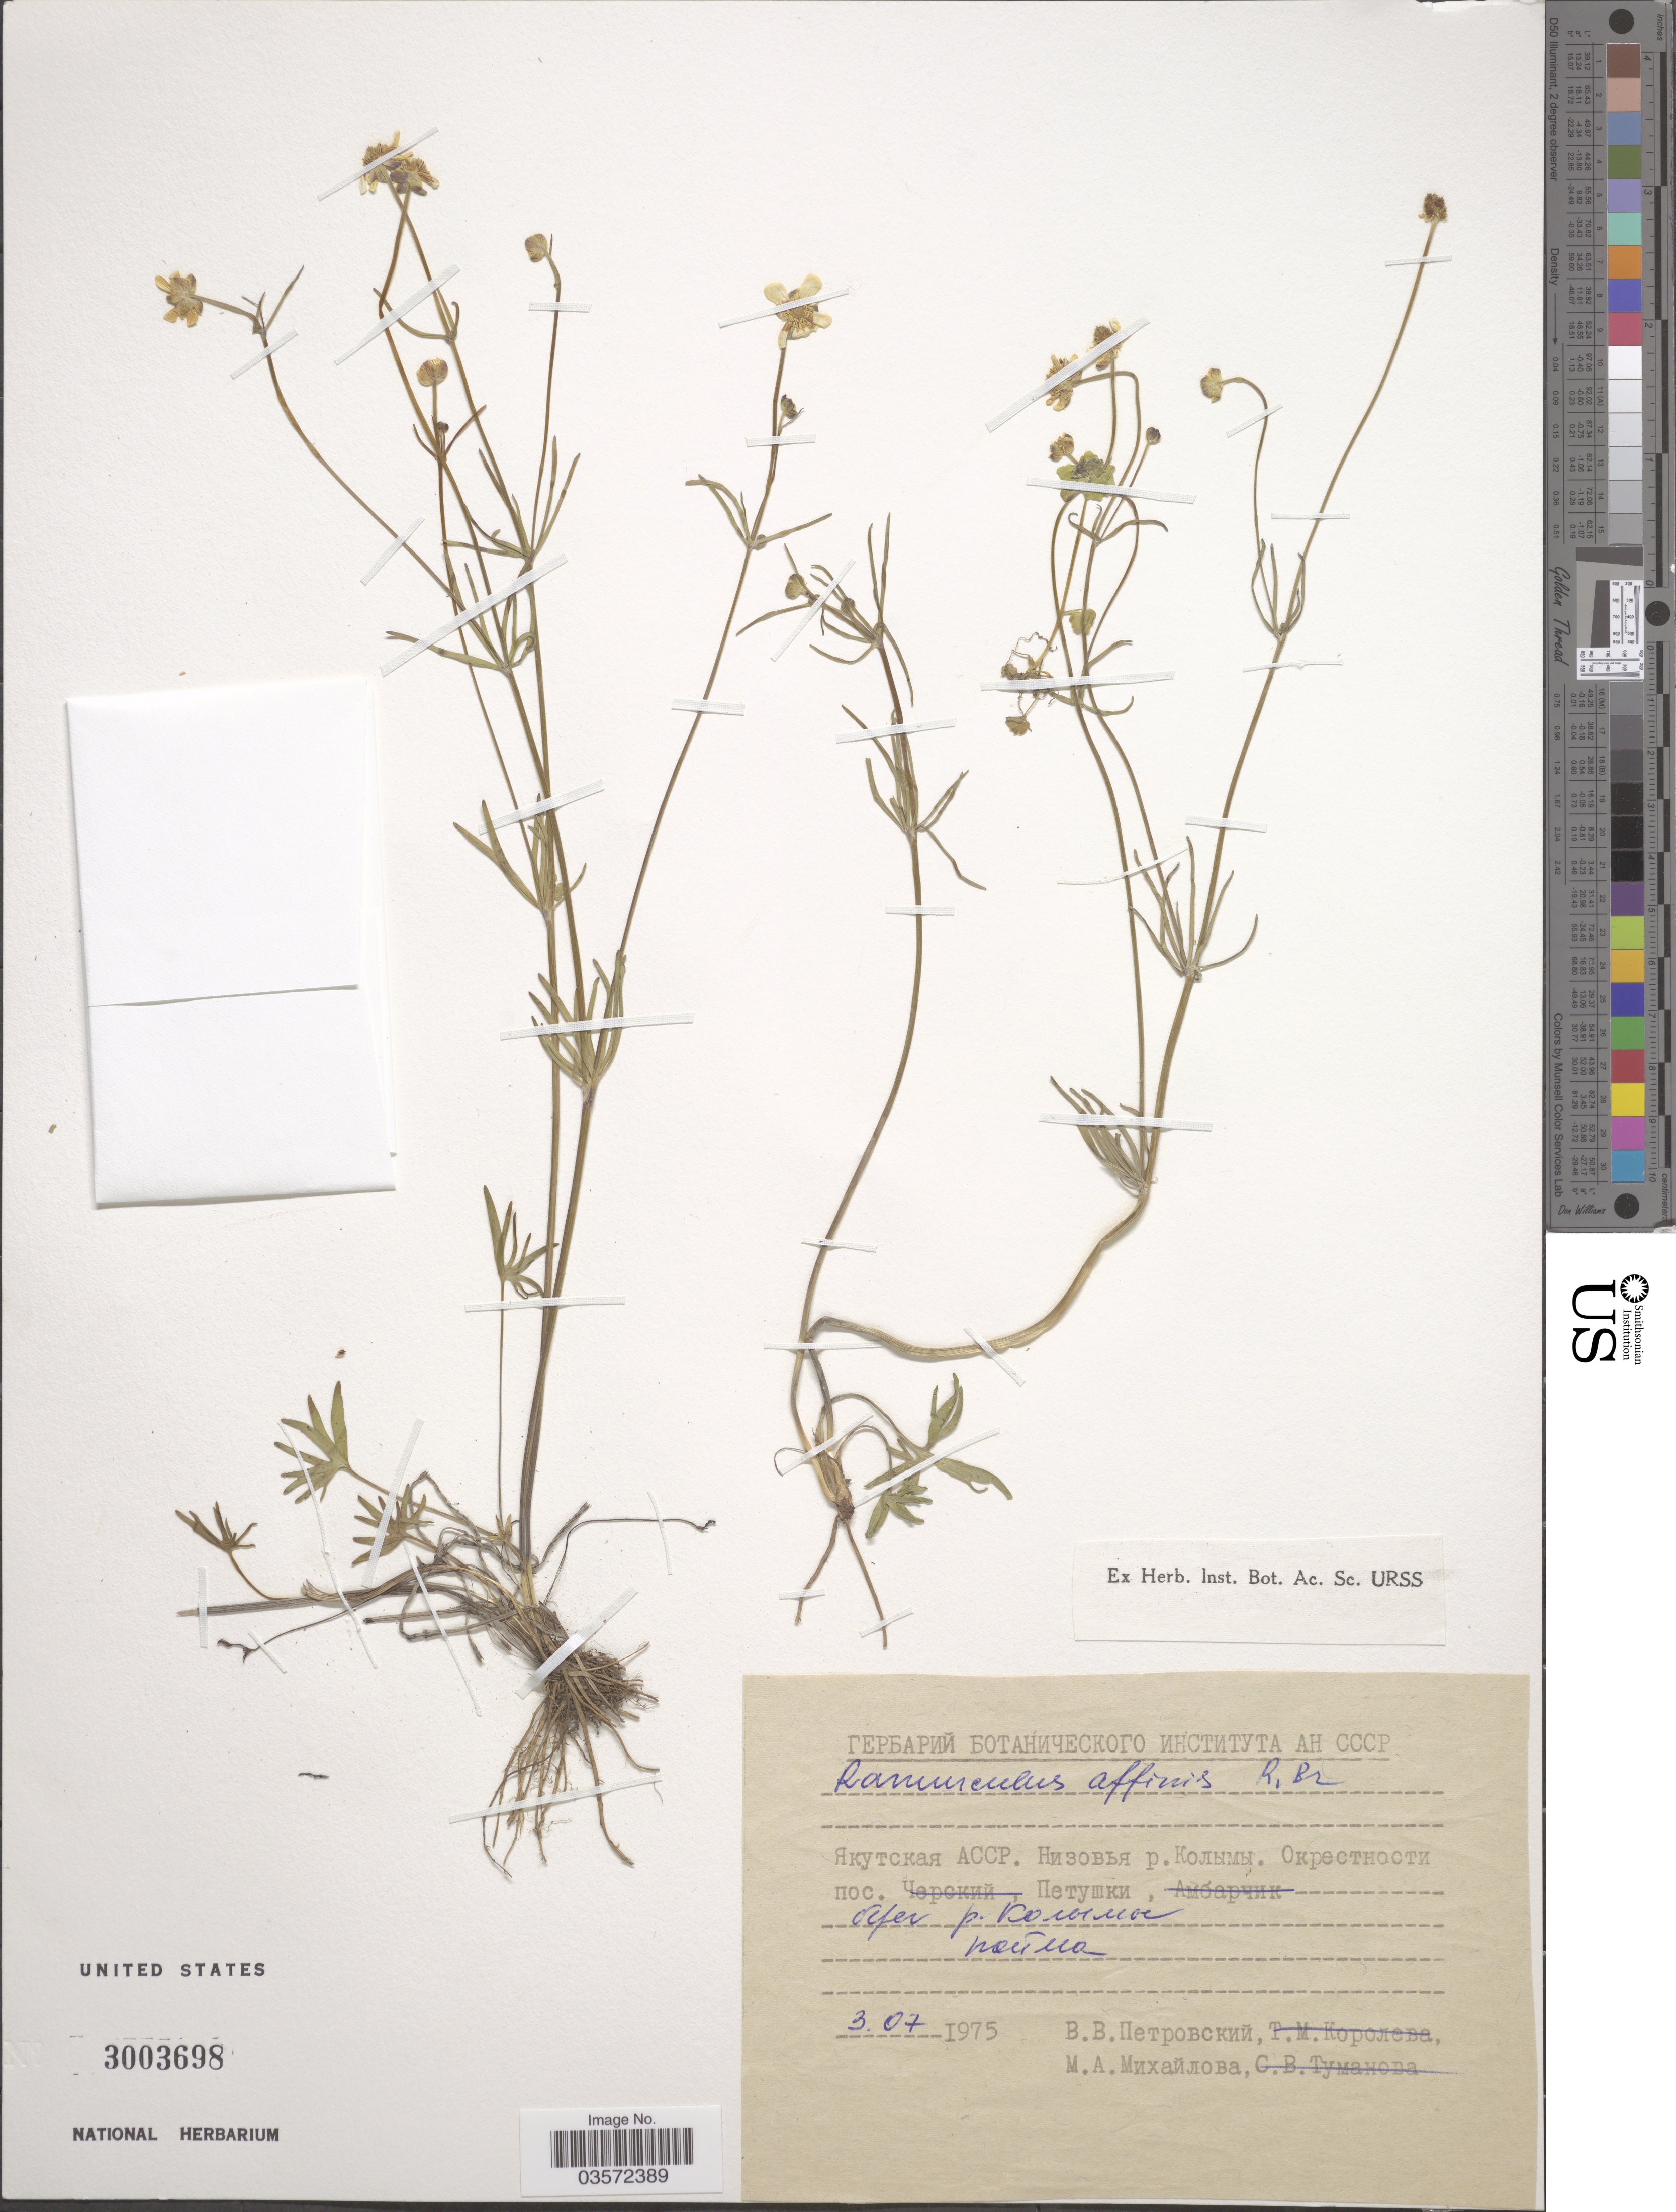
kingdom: Plantae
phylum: Tracheophyta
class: Magnoliopsida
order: Ranunculales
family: Ranunculaceae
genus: Ranunculus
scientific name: Ranunculus affinis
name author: R. Br.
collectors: V. Petrovskiy & M. Mikhailova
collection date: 1975-07-03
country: Russian Federation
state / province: Sakha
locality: Downstream of River Kolyma, vicinity of village Petushki.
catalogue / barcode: US 3003698